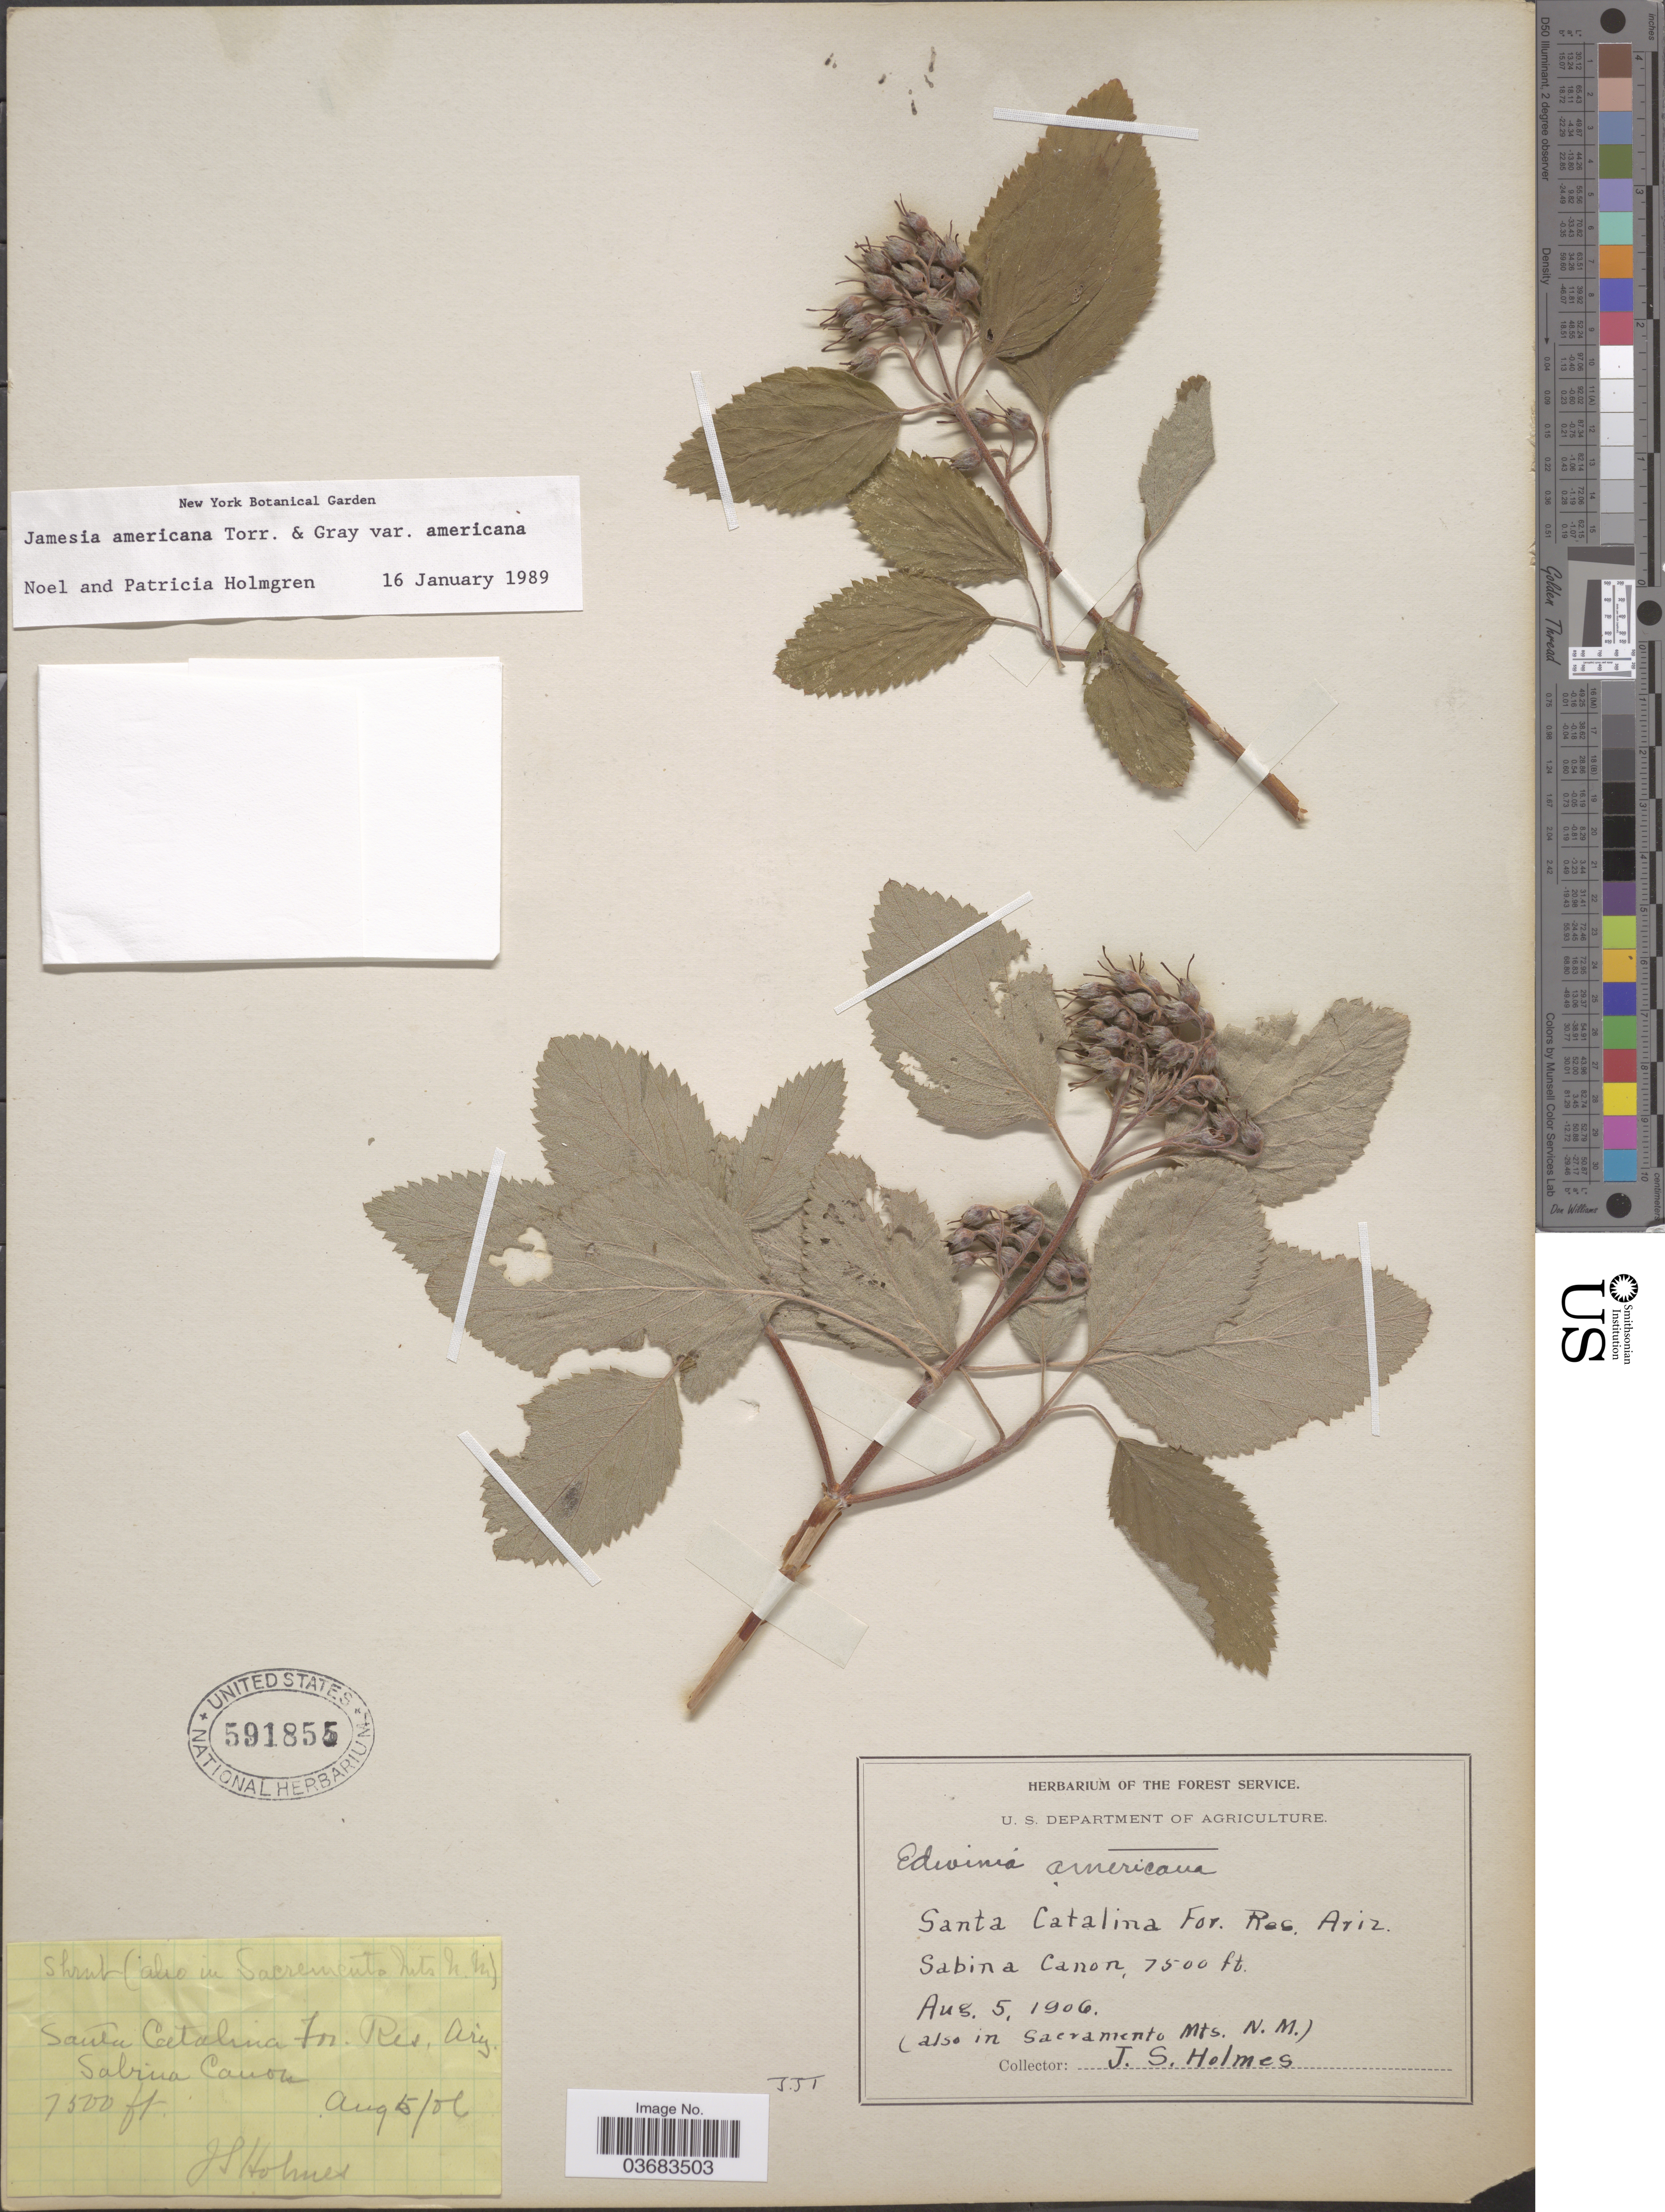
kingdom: Plantae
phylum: Tracheophyta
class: Magnoliopsida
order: Cornales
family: Hydrangeaceae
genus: Edwinia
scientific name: Edwinia americana var. americana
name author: (Torr. & A. Gray) A. Heller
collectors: J. Holmes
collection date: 1906-08-05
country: United States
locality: Santa Catalina For. Res. Ariz. Sabina Canon. (Also in Sacramento Mts. N.M.).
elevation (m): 2286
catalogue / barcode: US 591855